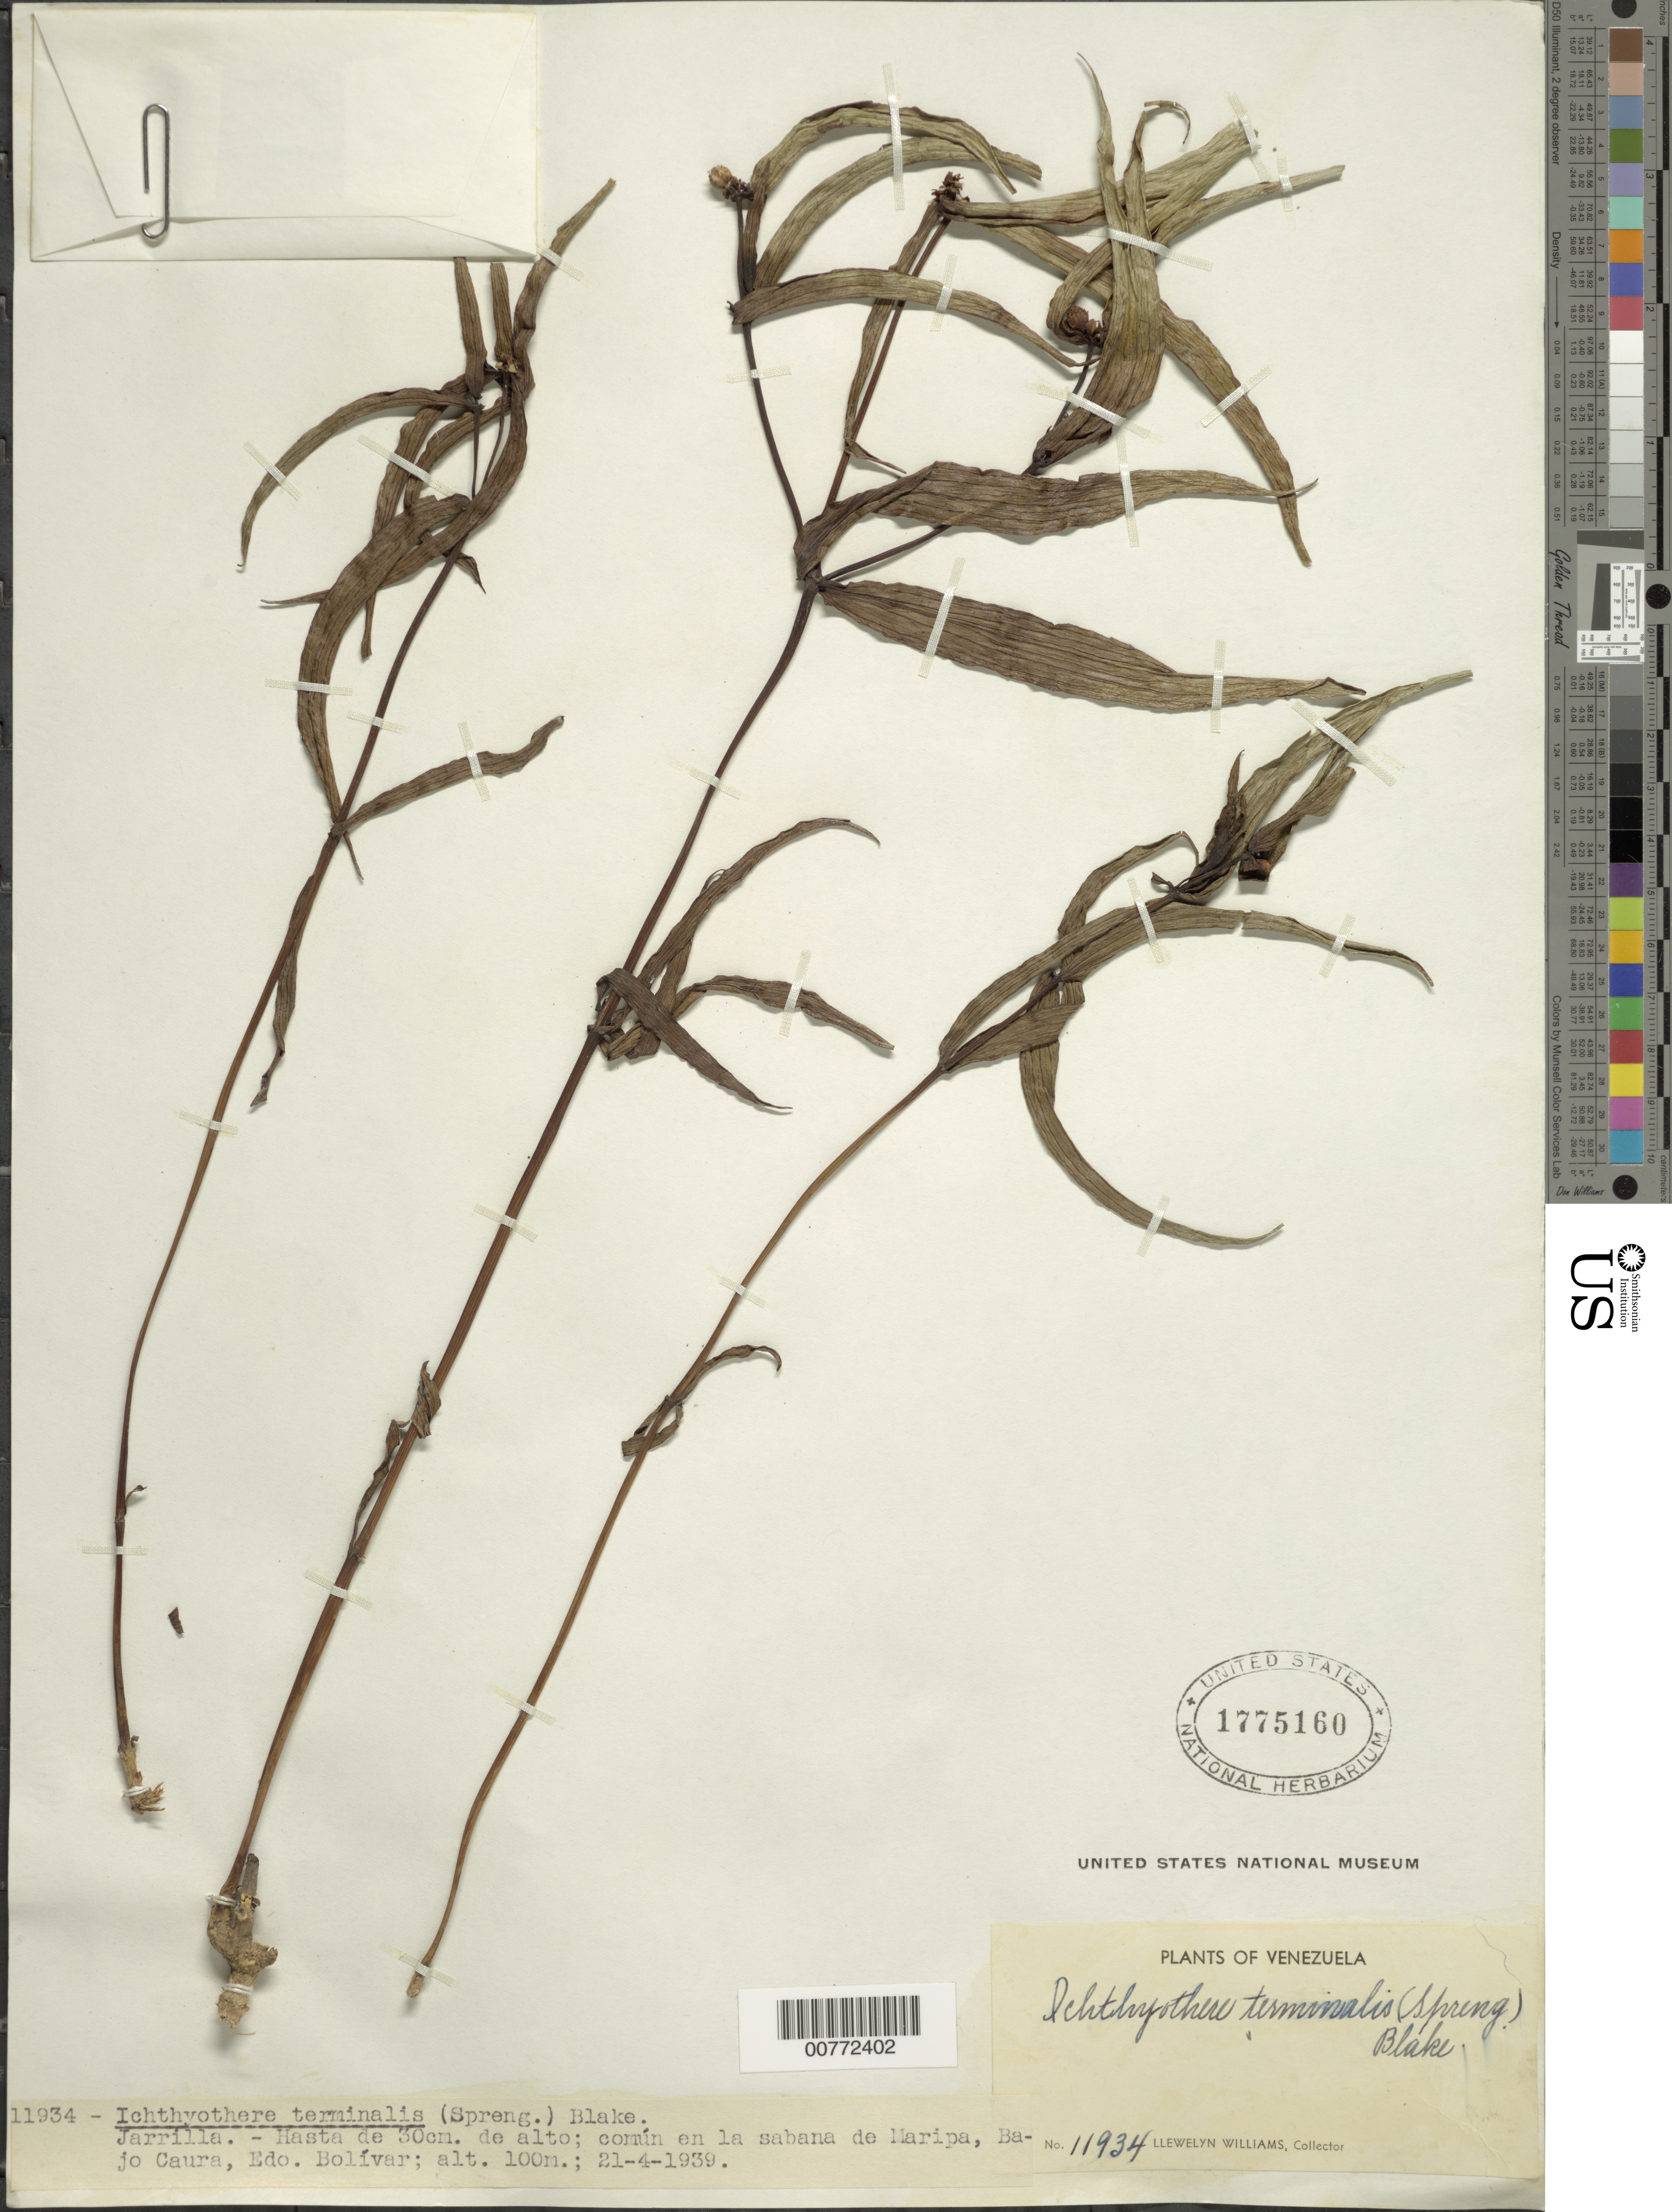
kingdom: Plantae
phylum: Tracheophyta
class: Magnoliopsida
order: Asterales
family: Asteraceae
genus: Ichthyothere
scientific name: Ichthyothere terminalis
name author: (Spreng.) S.F. Blake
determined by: Williams, L.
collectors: Ll. Williams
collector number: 11934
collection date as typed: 21-Apr-39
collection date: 1939-04-21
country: Venezuela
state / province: Bolívar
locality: Maripa, Bajo Caura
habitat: Sabana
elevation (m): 100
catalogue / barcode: US 1775160